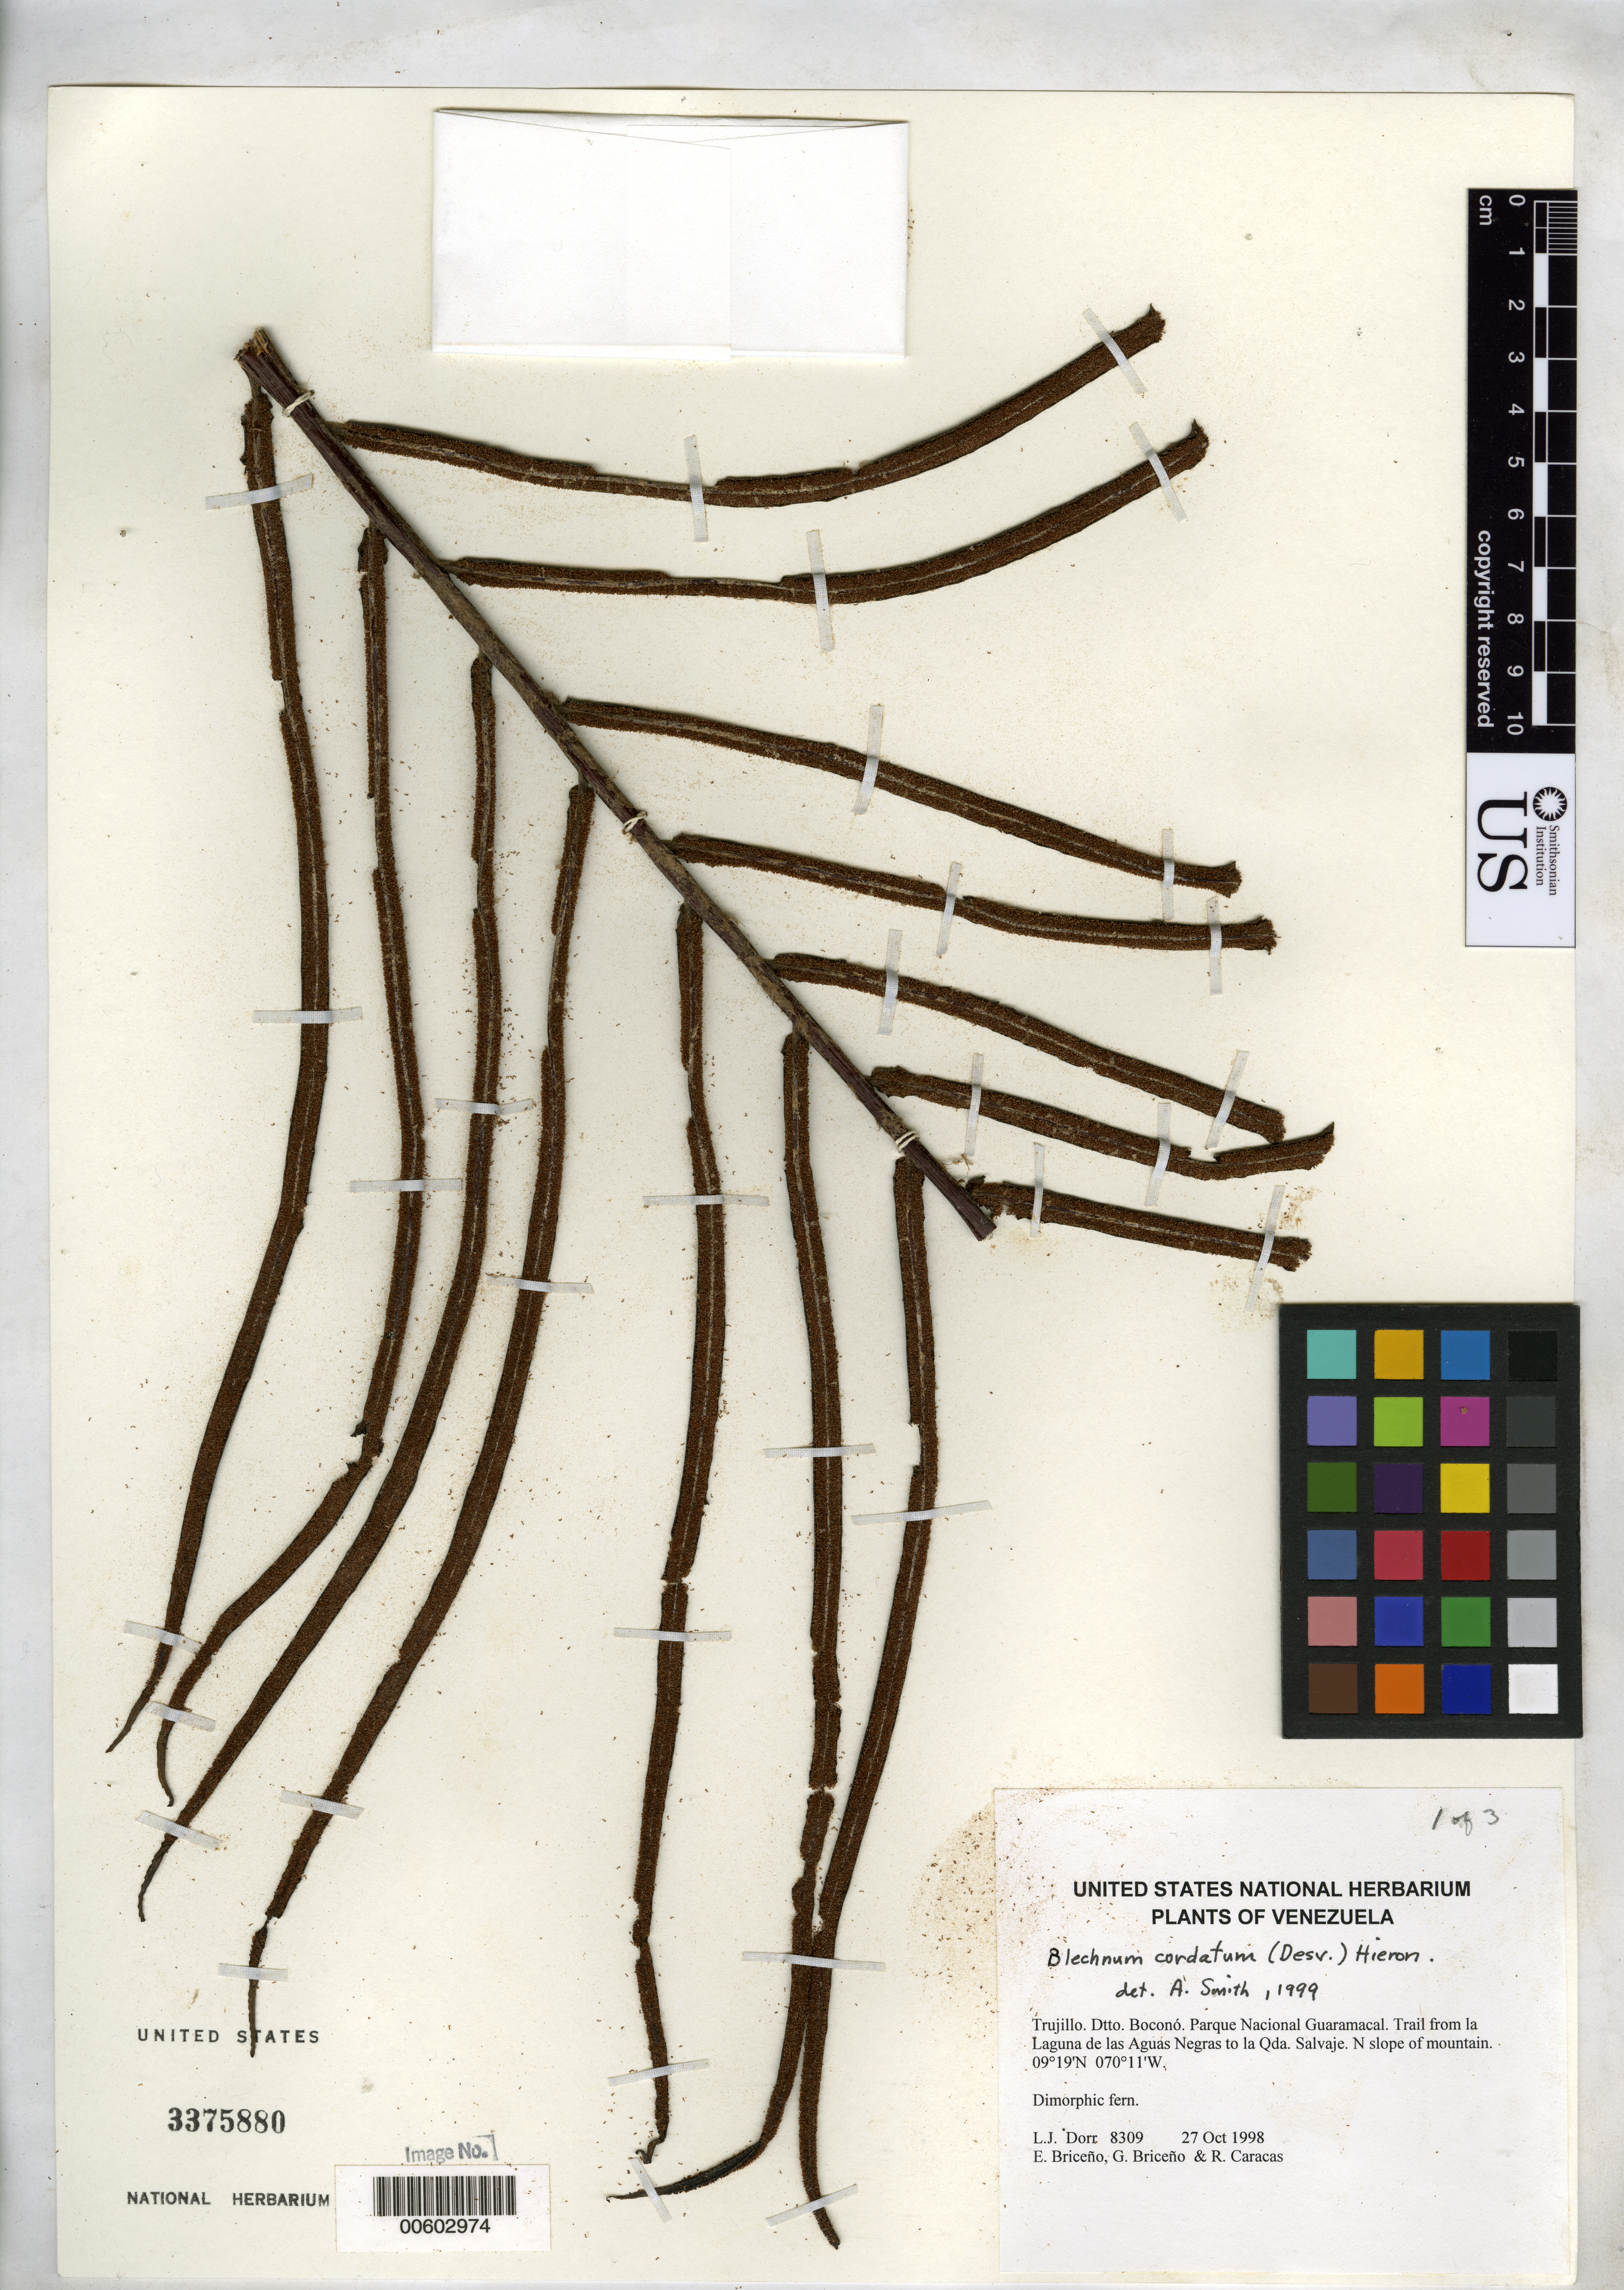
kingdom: Plantae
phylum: Tracheophyta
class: Polypodiopsida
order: Polypodiales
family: Blechnaceae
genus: Blechnum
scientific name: Blechnum cordatum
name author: (Desv.) Hieron.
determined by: Smith, Alan R., (UC)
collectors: L. J. Dorr, E. Briceño, G. Briceño & R. Caracas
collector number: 8309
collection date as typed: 27 Oct 1998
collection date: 1998-10-27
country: Venezuela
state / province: Trujillo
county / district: Boconó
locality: Parque Nacional Guaramacal. Trail from la Laguna de las Aguas Negras to la Qda. Salvaje. N slope of mountain.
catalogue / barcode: US 3375880